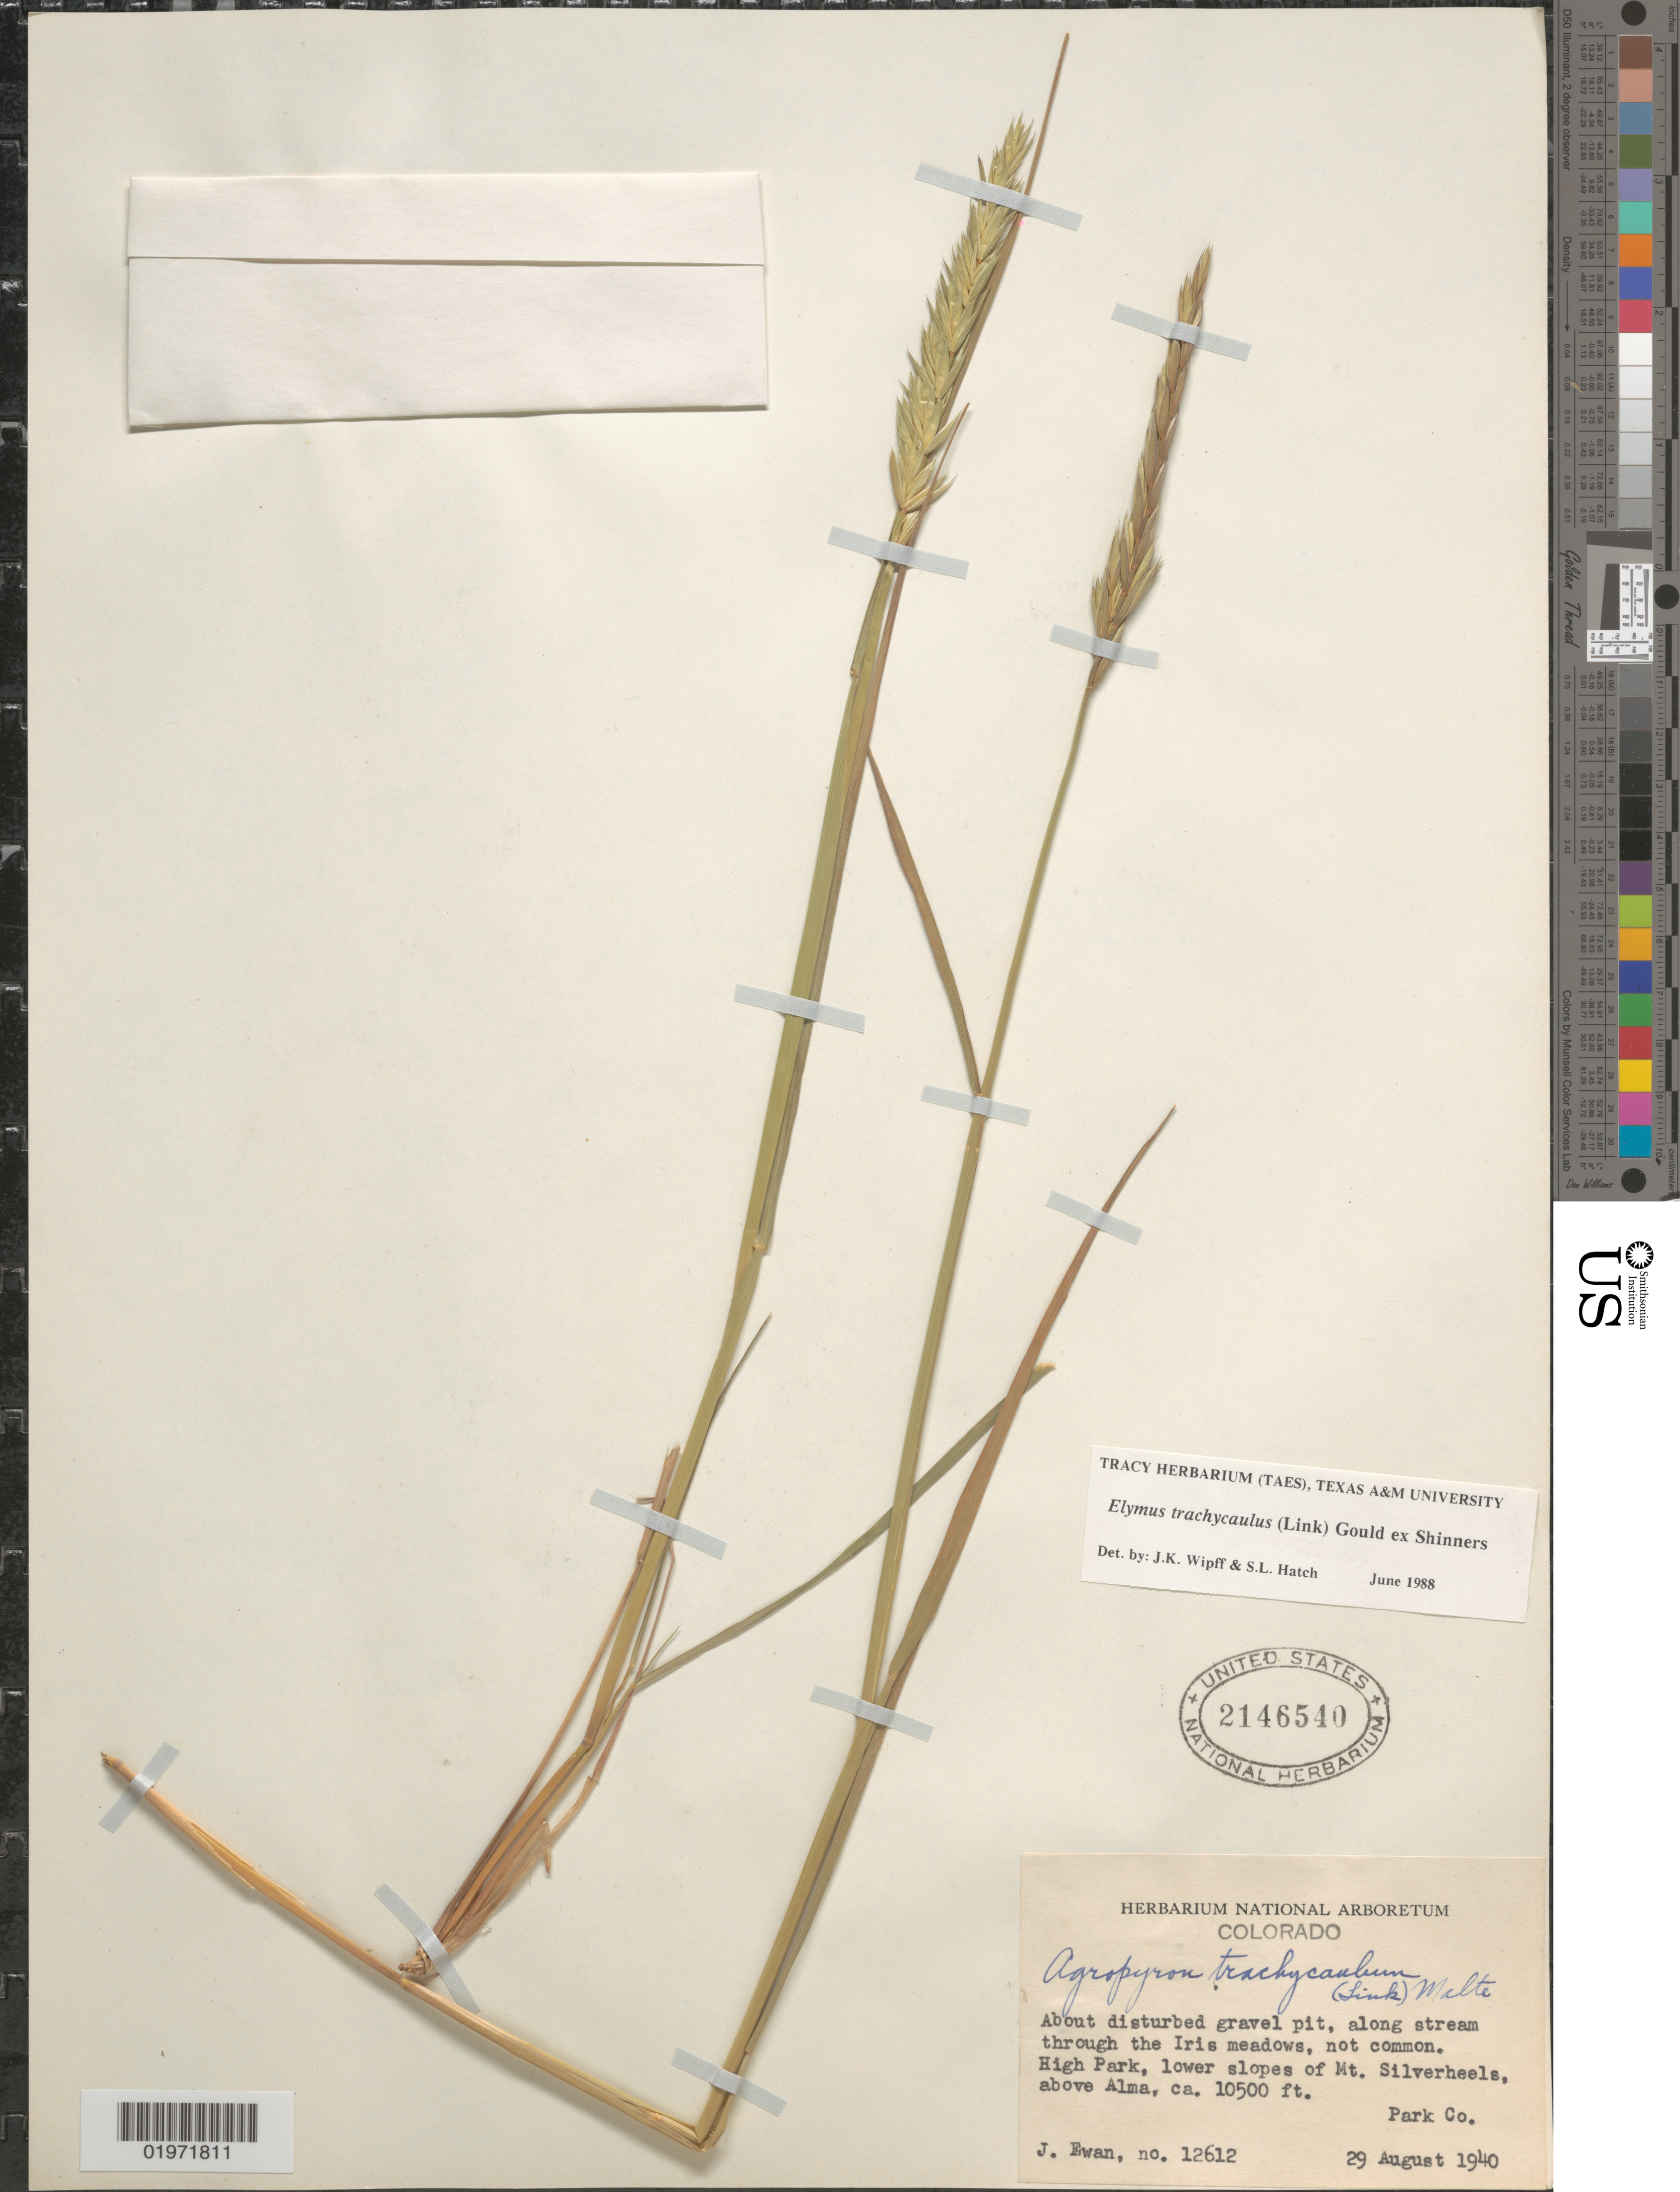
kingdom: Plantae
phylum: Tracheophyta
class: Liliopsida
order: Poales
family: Poaceae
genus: Elymus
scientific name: Elymus trachycaulus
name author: (Link) Gould ex Shinners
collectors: J. A. Ewan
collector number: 12612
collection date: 1940-08-29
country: United States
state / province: Colorado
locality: About disturbed gravel pit, along stream through the Iris meadows. High Park, lower slopes of Mt. Silverheels, above Alma. Park Co.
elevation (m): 3200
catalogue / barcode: US 2146540